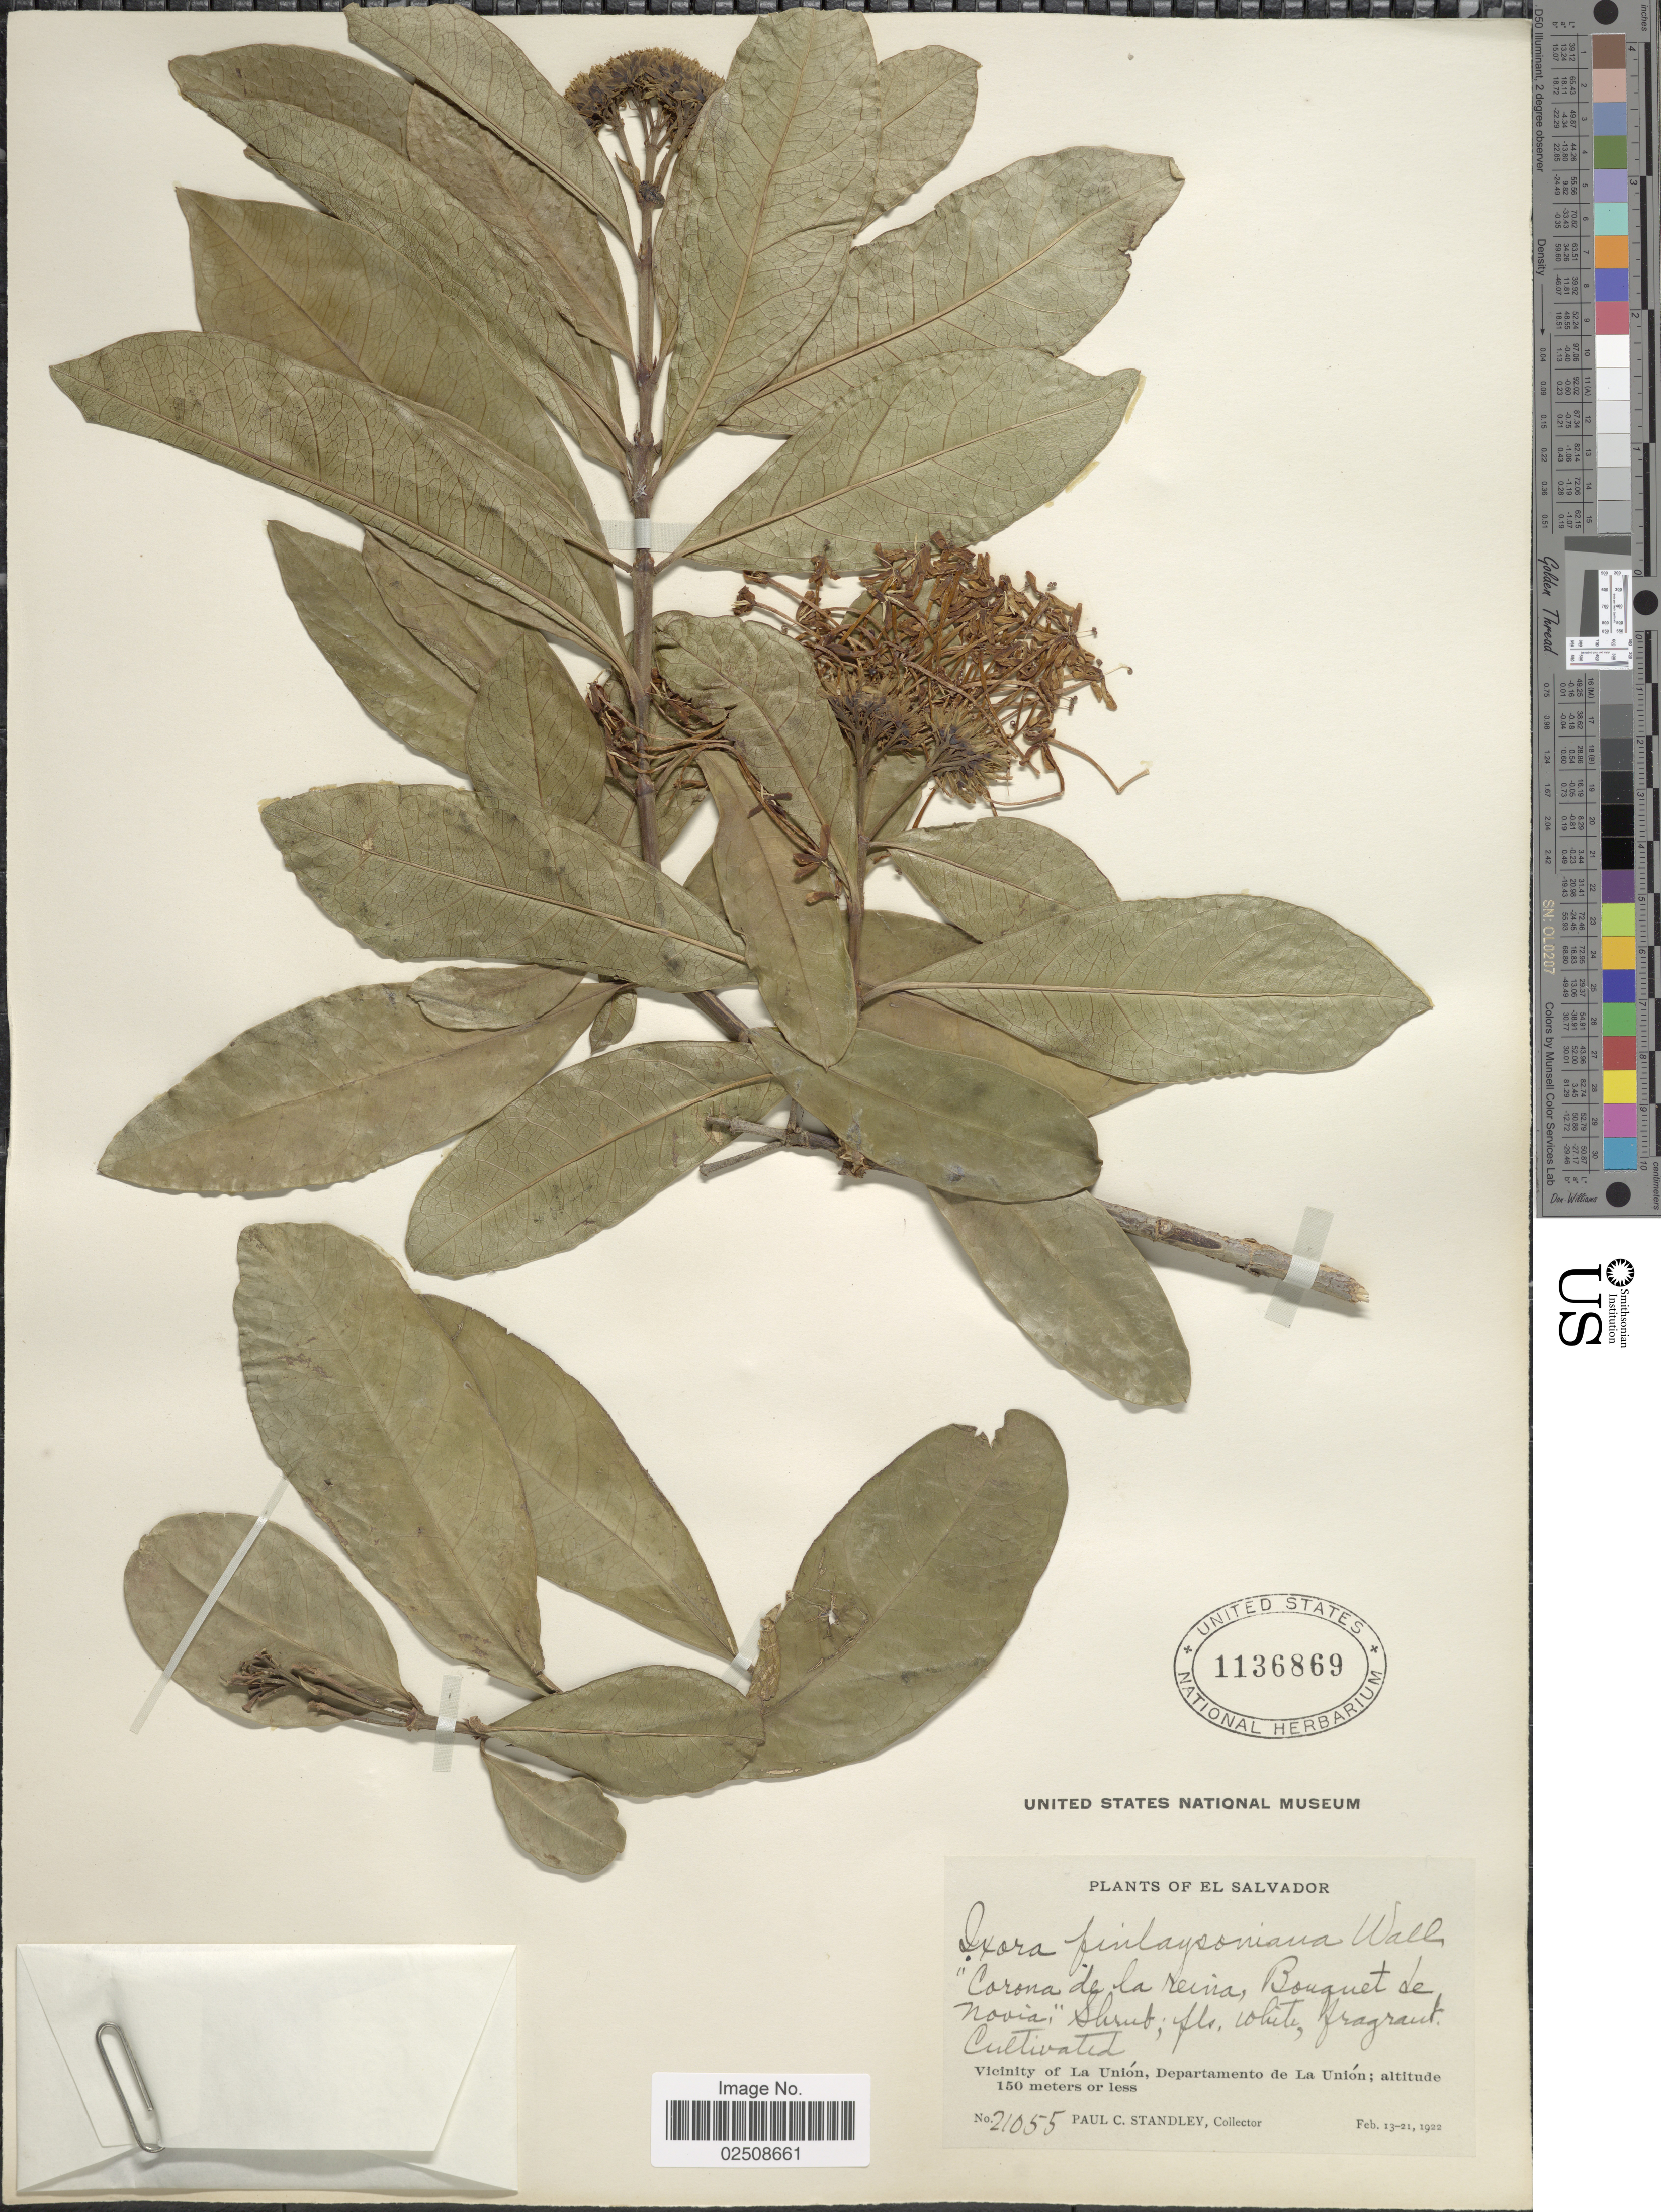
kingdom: Plantae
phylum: Tracheophyta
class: Magnoliopsida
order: Gentianales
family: Rubiaceae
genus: Ixora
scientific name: Ixora finlaysoniana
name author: Wall. ex G. Don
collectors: P. C. Standley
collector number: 21055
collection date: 1922-02-13/1922-02-21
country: El Salvador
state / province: La Union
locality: Vicinity of La Union, Departamento de La Union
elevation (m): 150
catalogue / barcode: US 1136869